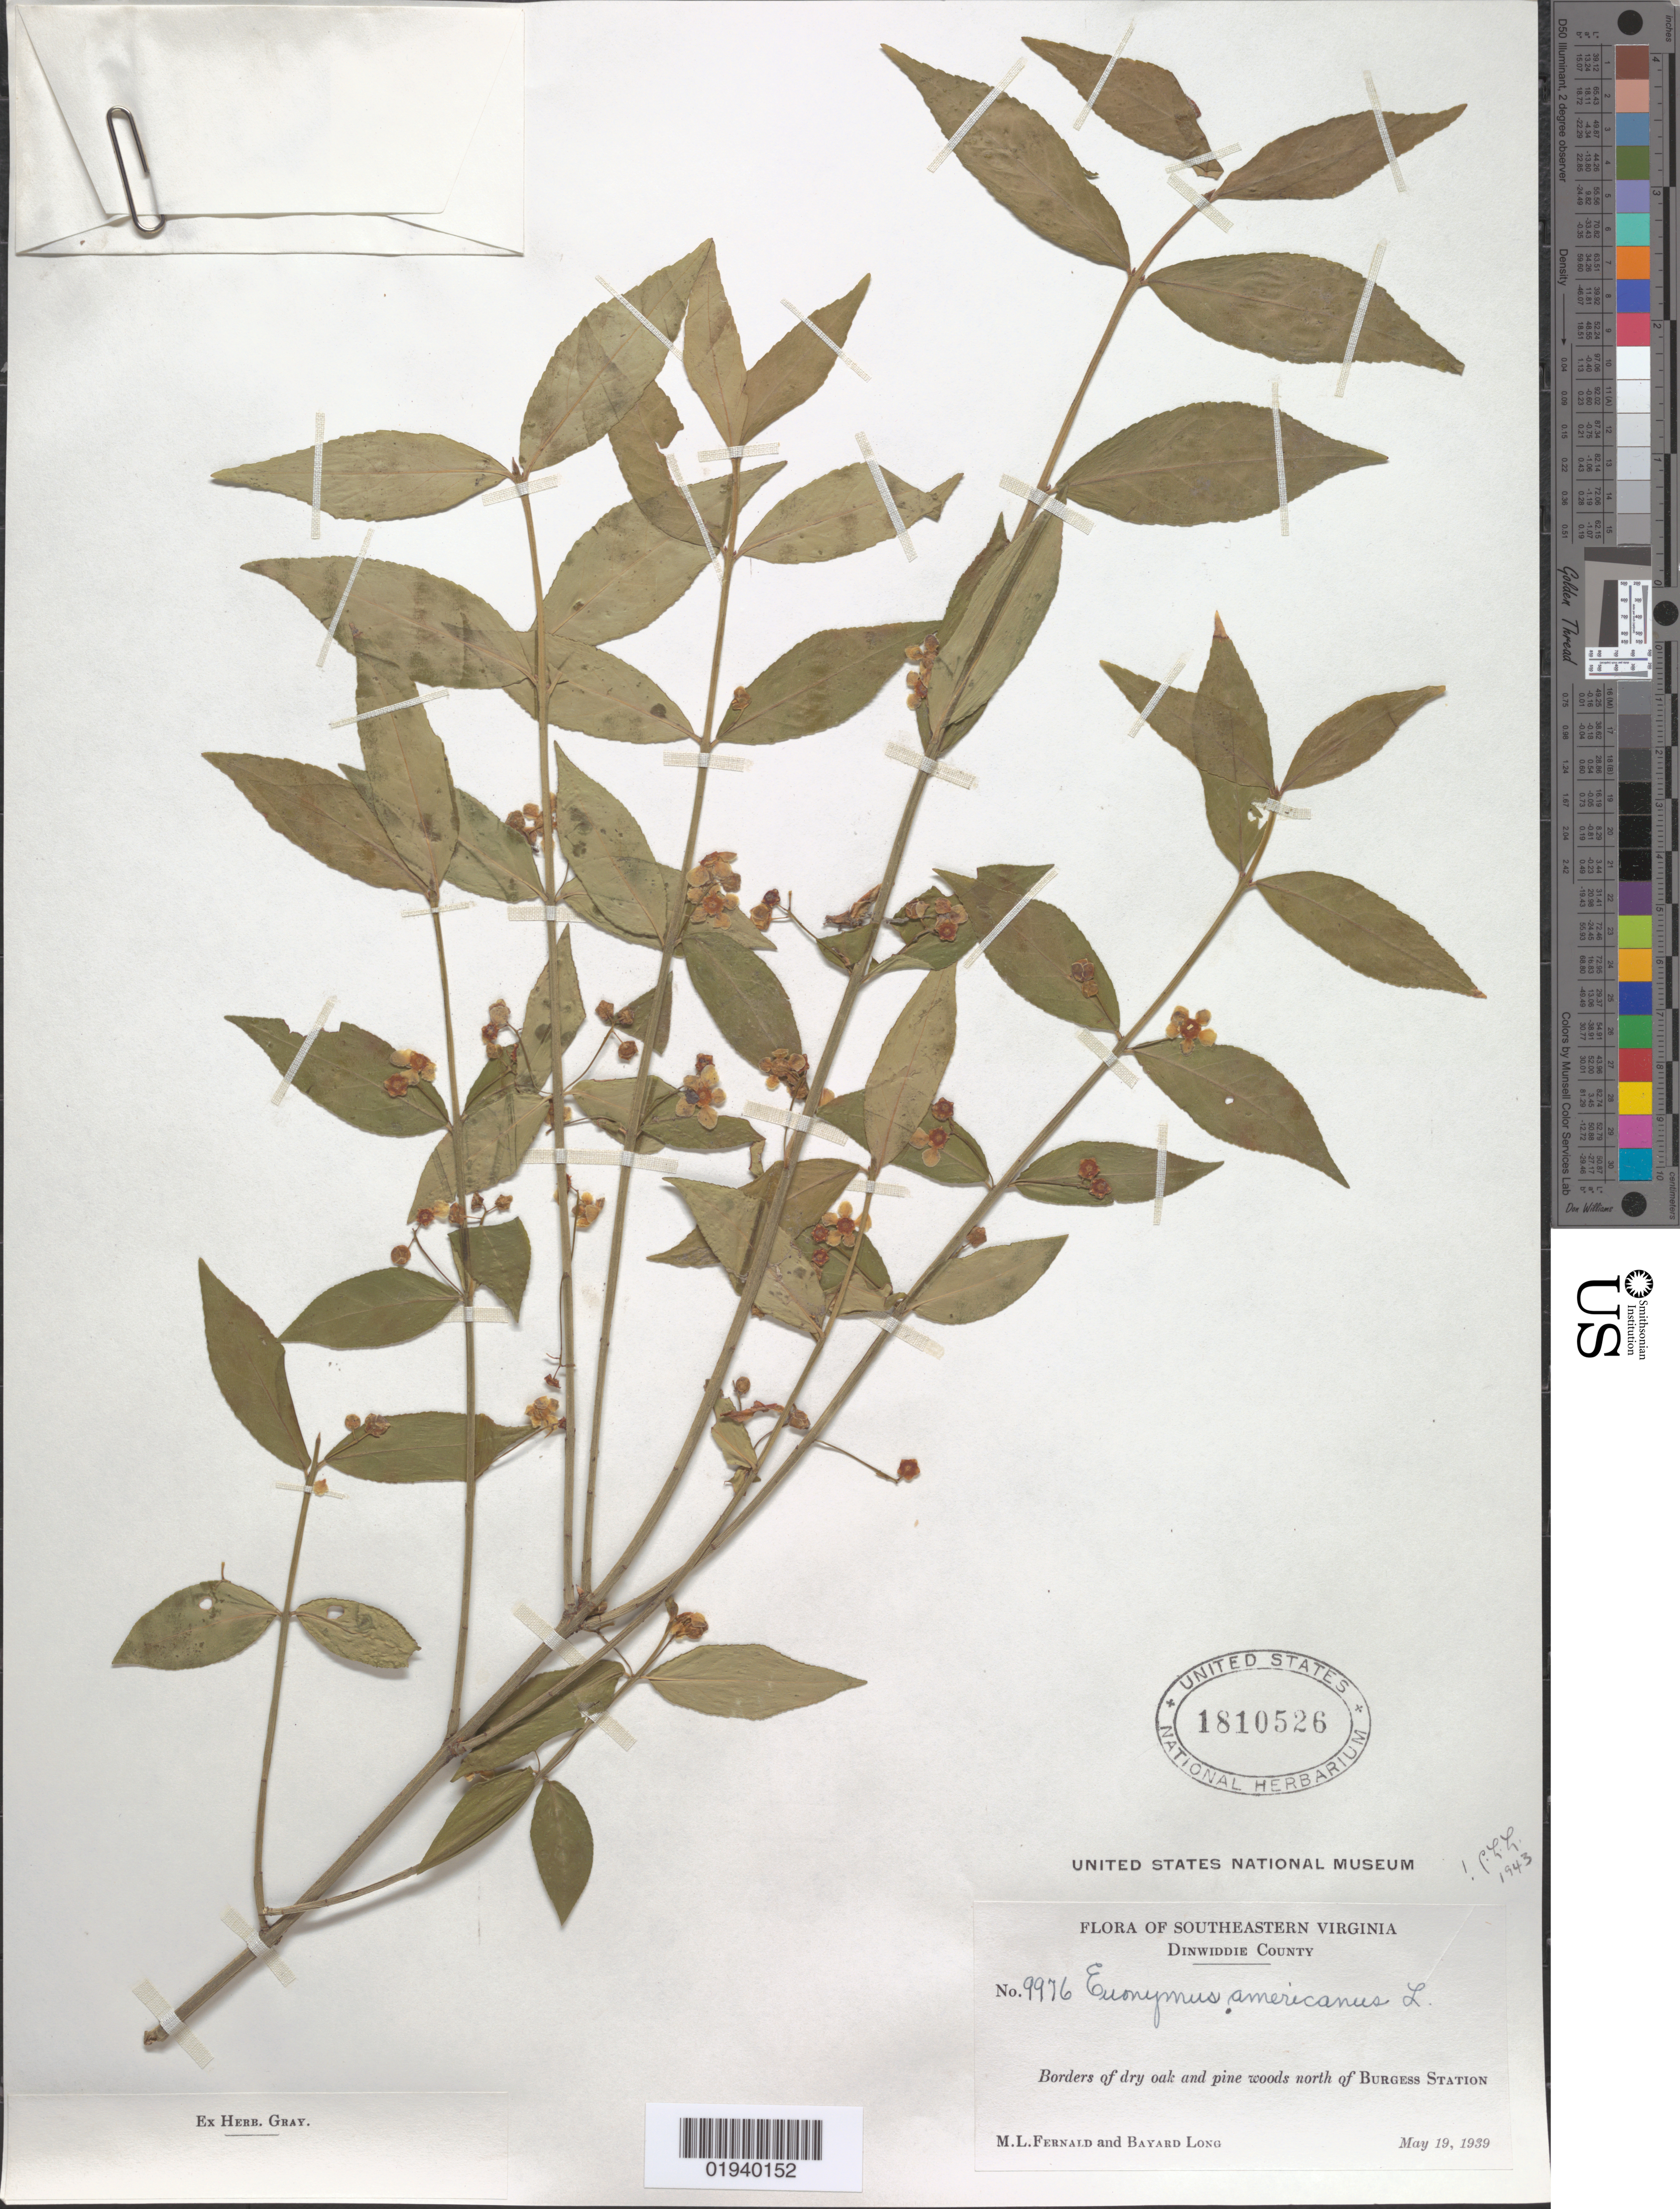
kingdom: Plantae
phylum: Tracheophyta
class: Magnoliopsida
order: Celastrales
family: Celastraceae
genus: Euonymus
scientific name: Euonymus americanus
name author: L.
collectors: M. L. Fernald & B. H. Long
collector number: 9976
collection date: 1939-05-19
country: United States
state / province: Virginia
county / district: Dinwiddie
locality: Burgess Station, north of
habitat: Borders of dry oak and pine woods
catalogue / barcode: US 1810526